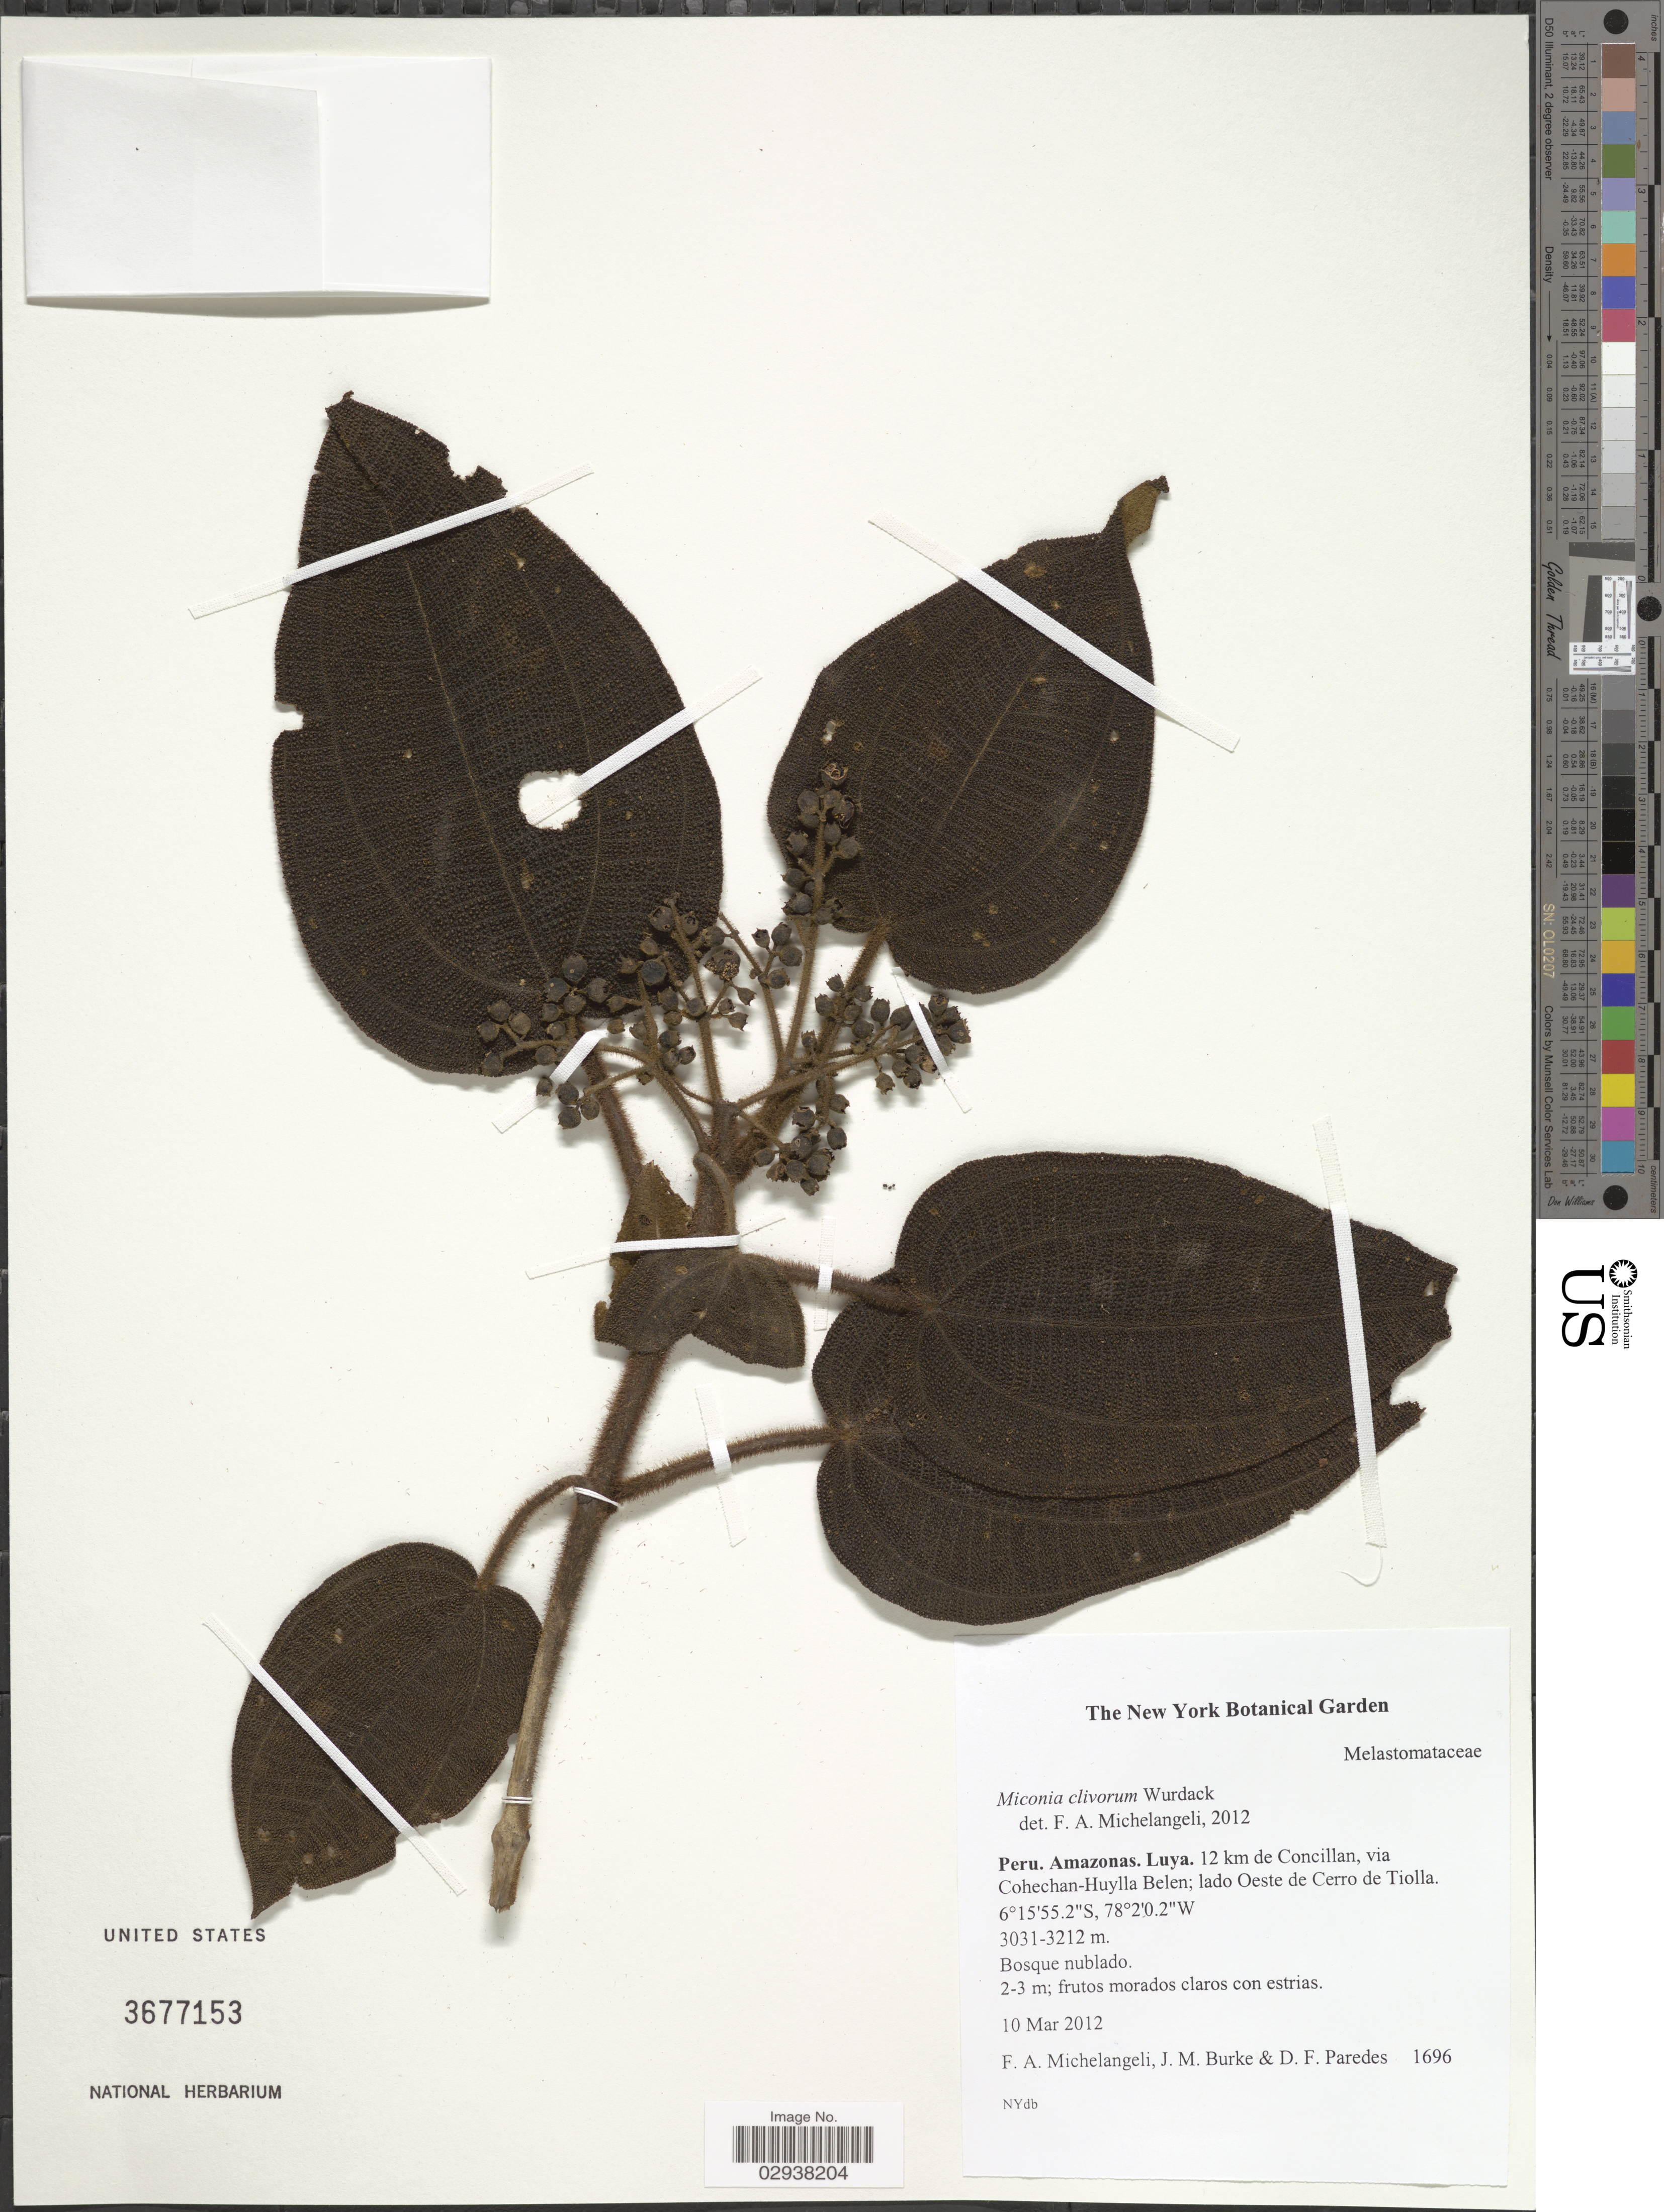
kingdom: Plantae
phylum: Tracheophyta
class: Magnoliopsida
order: Myrtales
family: Melastomataceae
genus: Miconia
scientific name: Miconia clivorum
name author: Wurdack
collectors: F. A. Michelangeli, Jac. M. Burke & D. Paredes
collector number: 1696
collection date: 2012-03-10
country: Peru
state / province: Amazonas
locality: Luya. 12 km de Concillan, via Cohechan-Huylla Belen; lado Oeste de Cerro de Tiolla.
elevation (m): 3031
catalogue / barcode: US 3677153